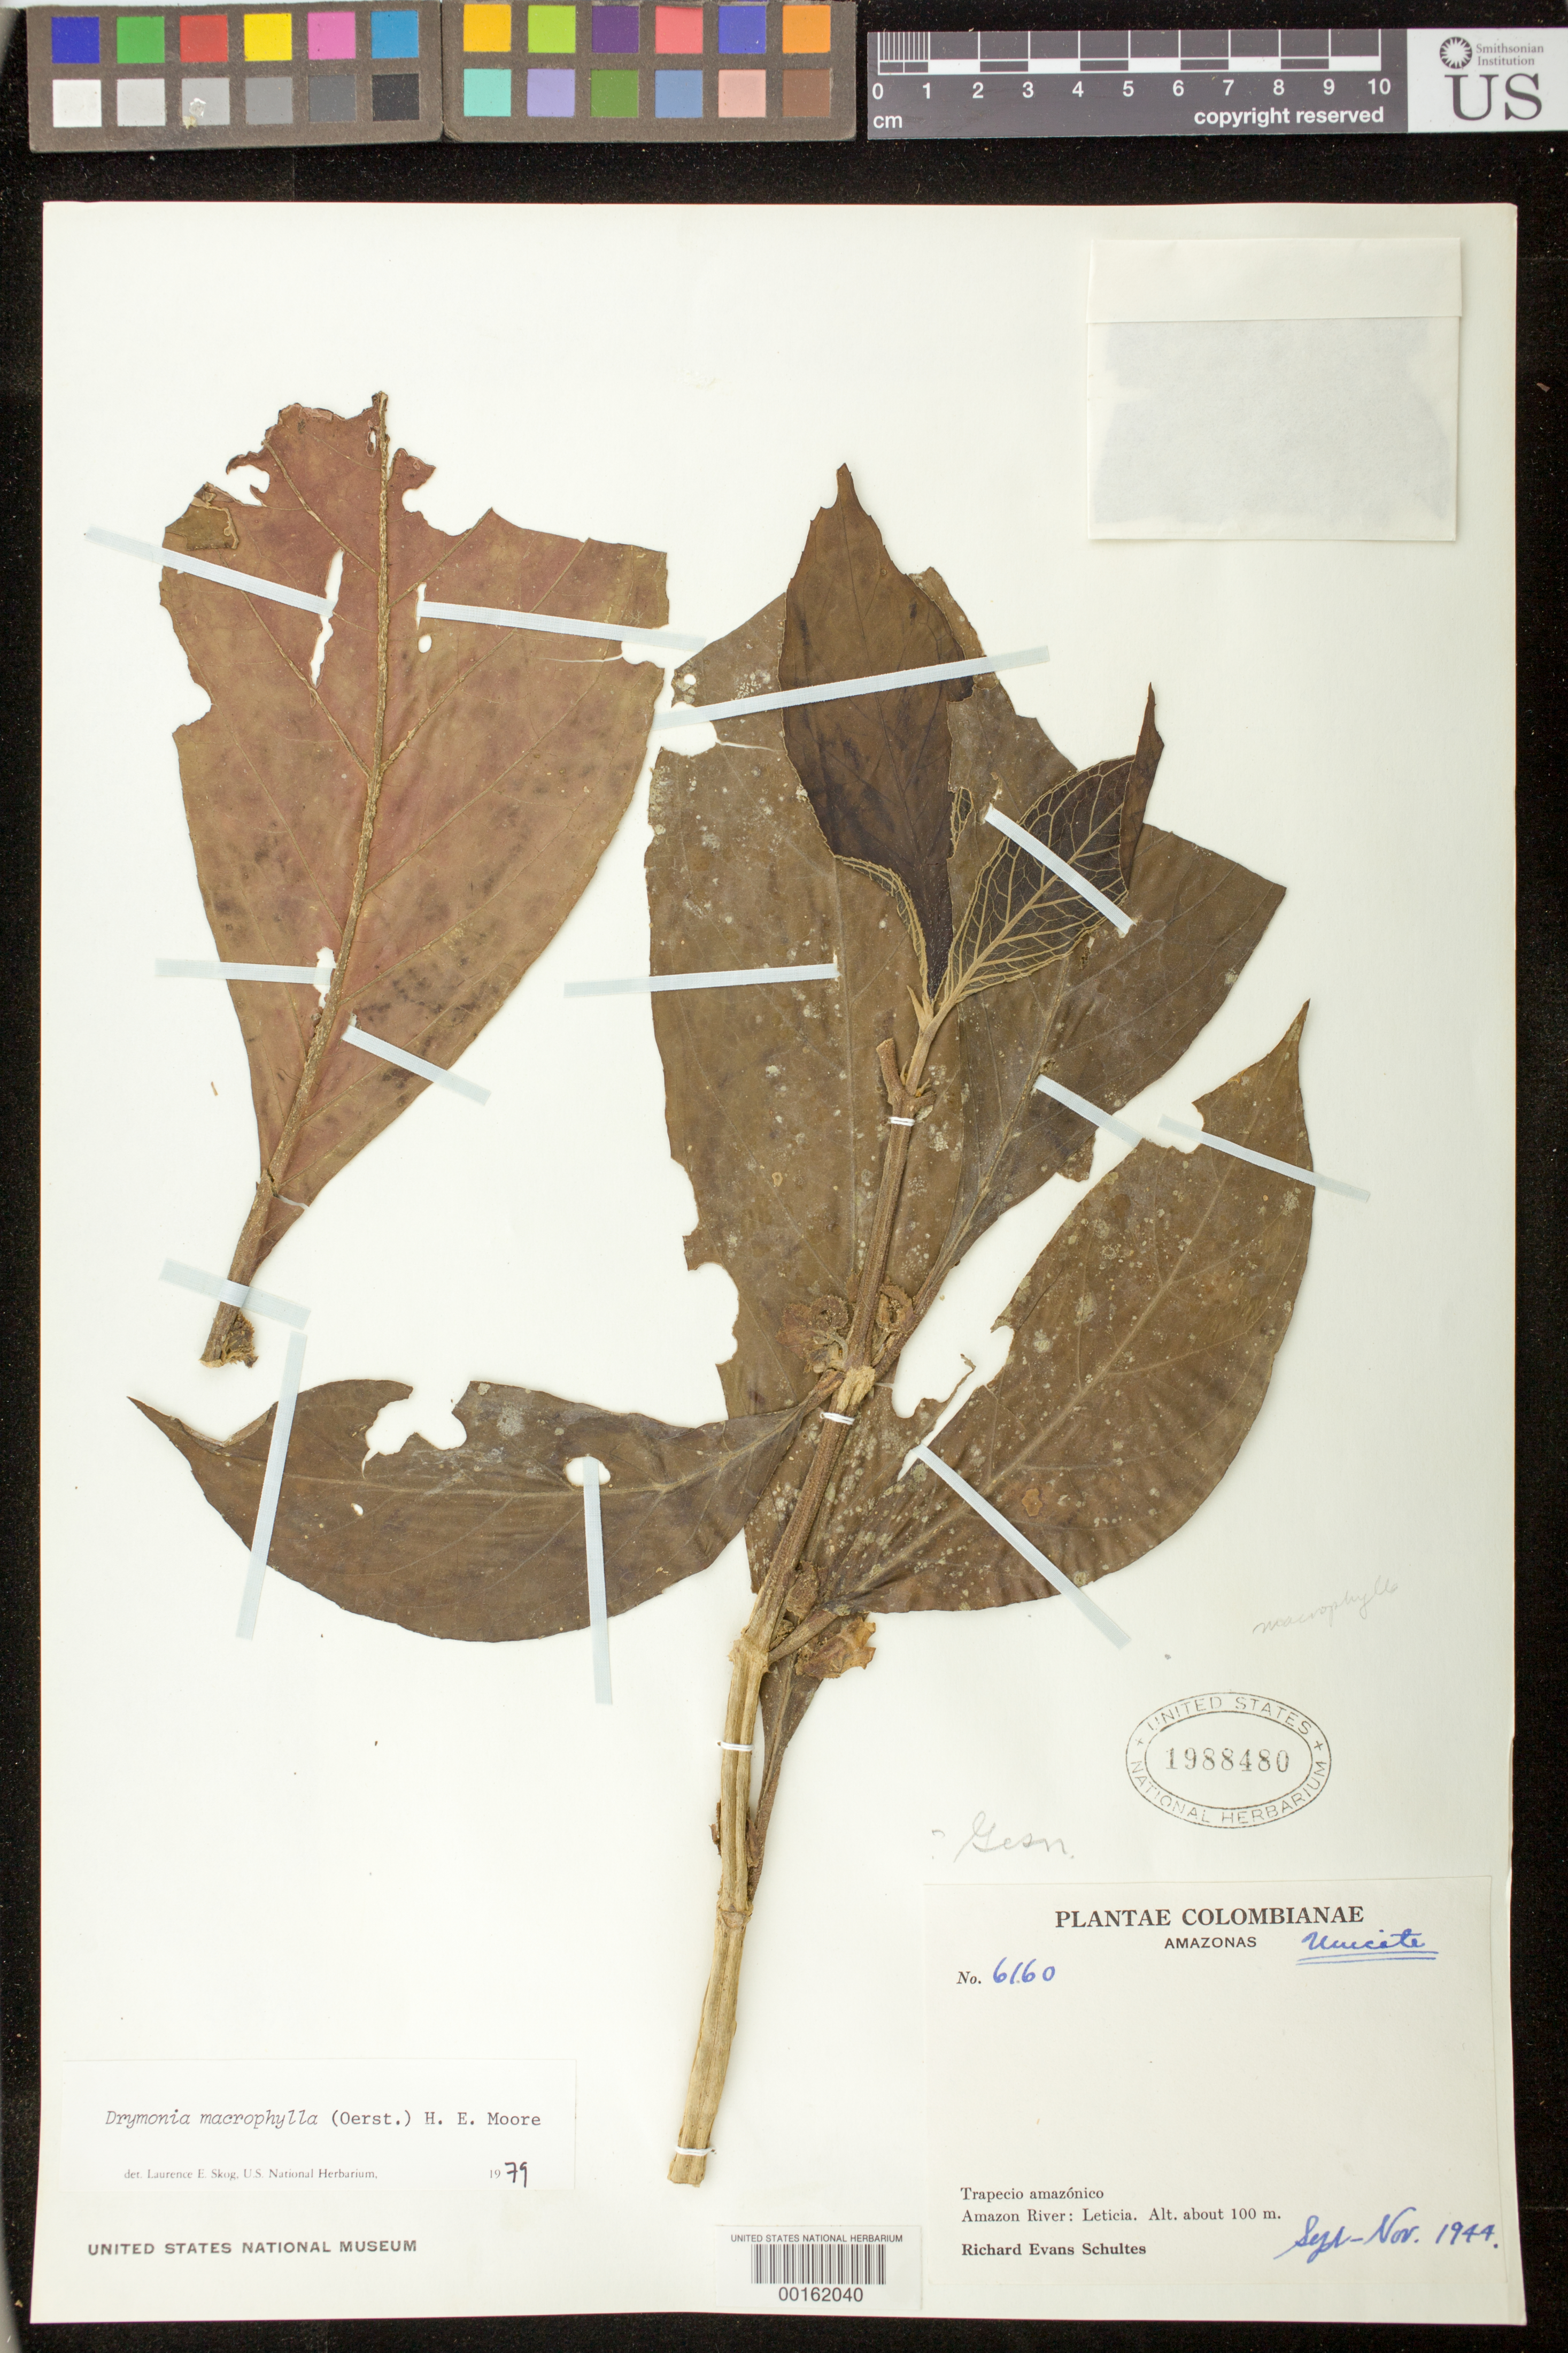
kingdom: Plantae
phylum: Tracheophyta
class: Magnoliopsida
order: Lamiales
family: Gesneriaceae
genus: Drymonia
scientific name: Drymonia macrophylla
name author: (Oerst.) H.E. Moore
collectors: R. E. Schultes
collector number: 6160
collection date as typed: Sep-Nov 1944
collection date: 1944-09/1944-11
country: Colombia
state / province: Amazônas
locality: Trapecio Amazonico, Amazon River, Leticia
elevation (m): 100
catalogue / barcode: US 1988480